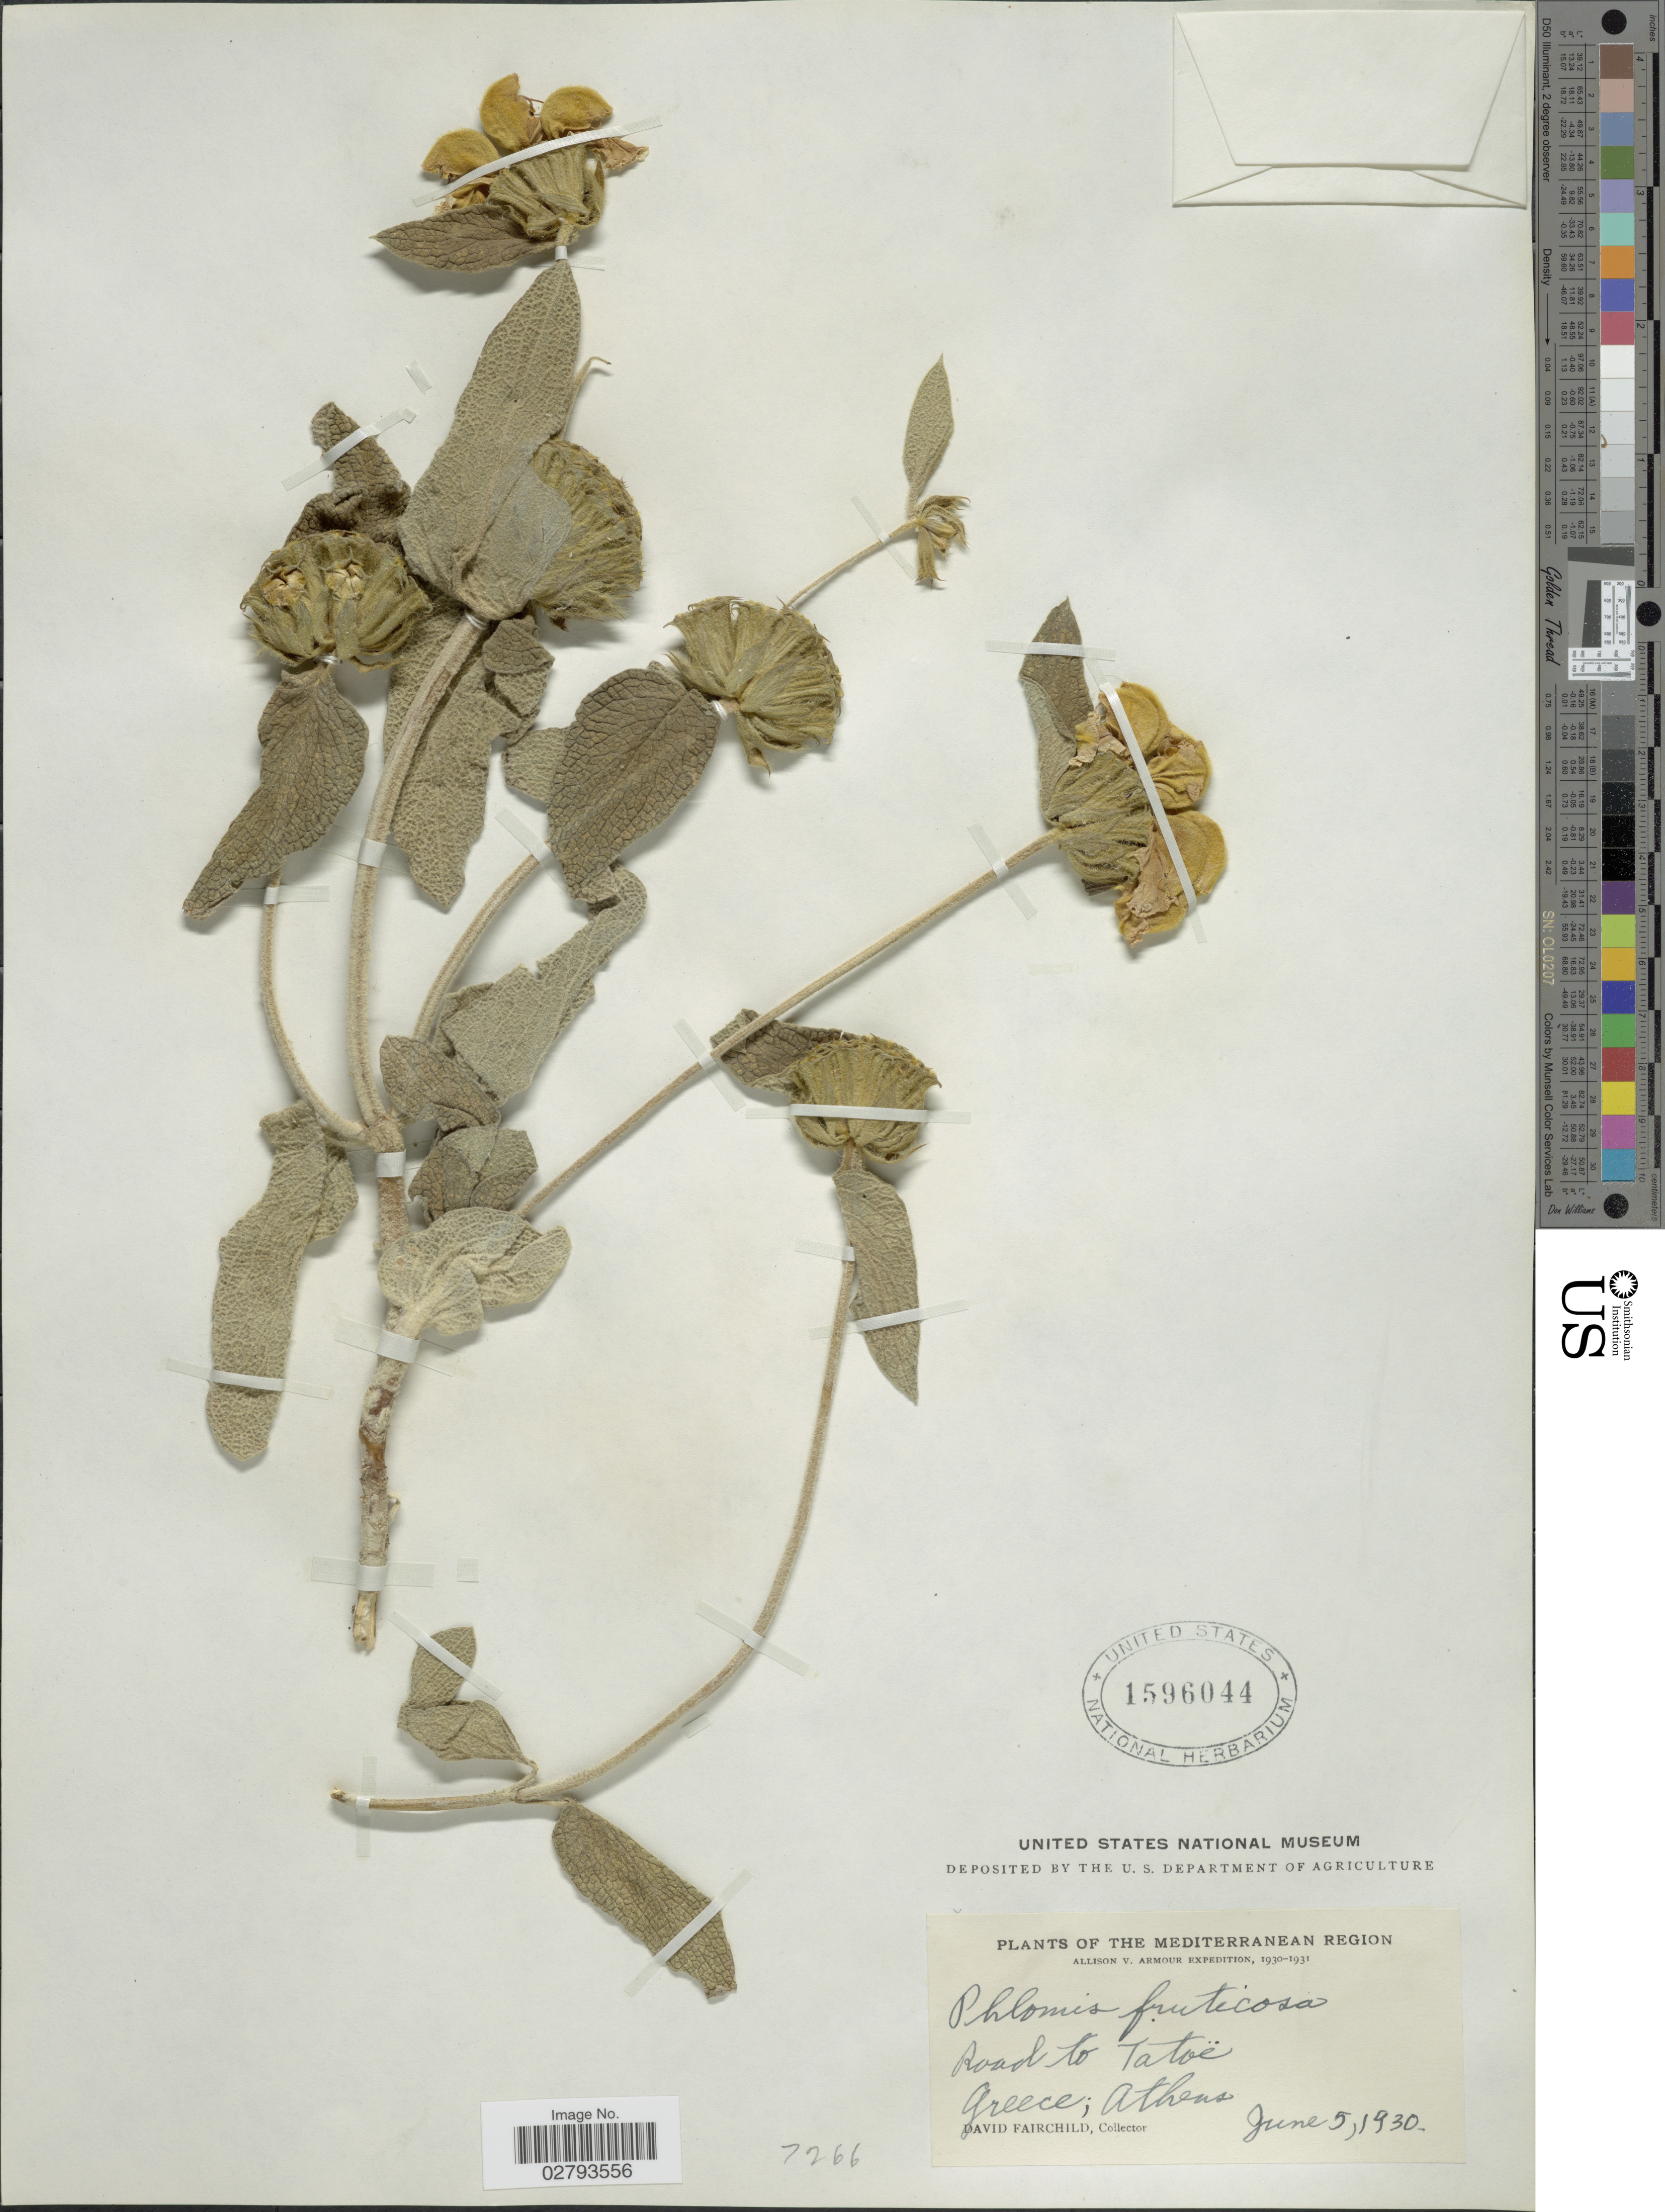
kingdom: Plantae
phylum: Tracheophyta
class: Magnoliopsida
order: Lamiales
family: Lamiaceae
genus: Phlomis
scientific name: Phlomis fruticosa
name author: L.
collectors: D. Fairchild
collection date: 1930-06-05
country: Greece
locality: The Mediterranean Region. Road to Tatoë. Athens.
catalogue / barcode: US 1596044